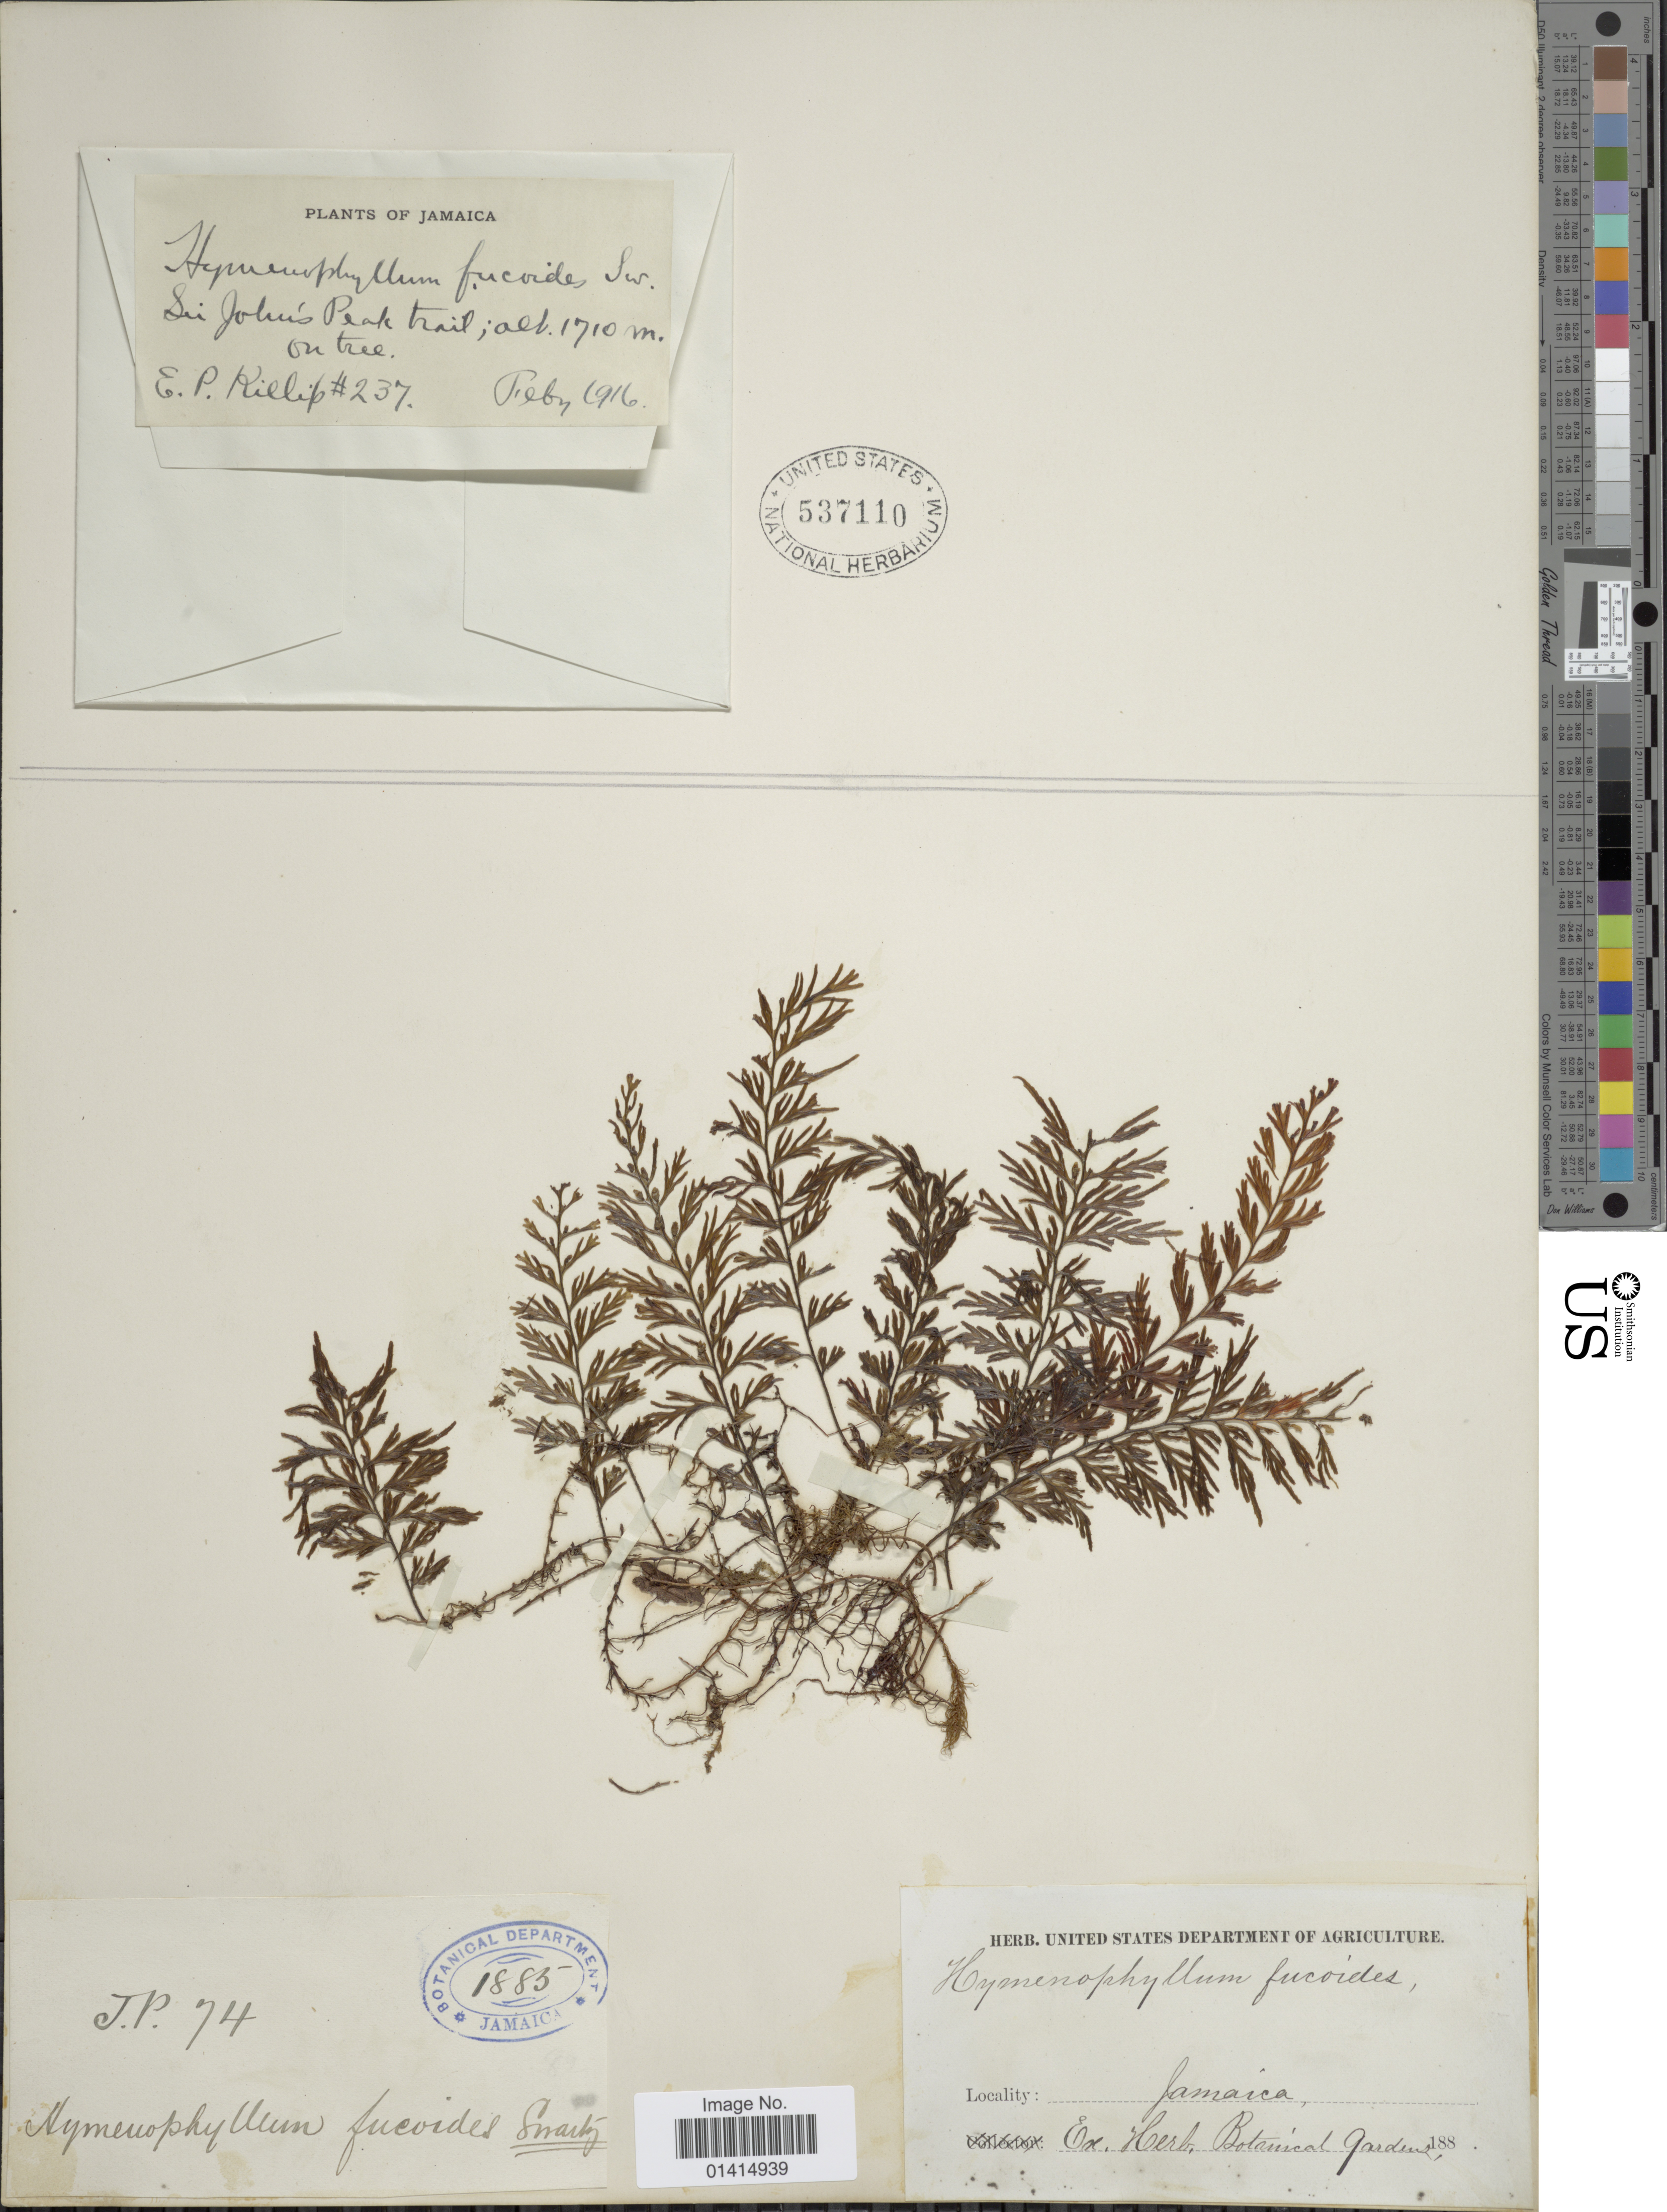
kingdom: Plantae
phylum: Tracheophyta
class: Polypodiopsida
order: Hymenophyllales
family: Hymenophyllaceae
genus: Hymenophyllum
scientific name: Hymenophyllum fucoides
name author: (Sw.) Sw.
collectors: E. P. Killip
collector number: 237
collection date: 1916-02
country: Jamaica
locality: Du Johns Peak trail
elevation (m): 1710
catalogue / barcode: US 537110